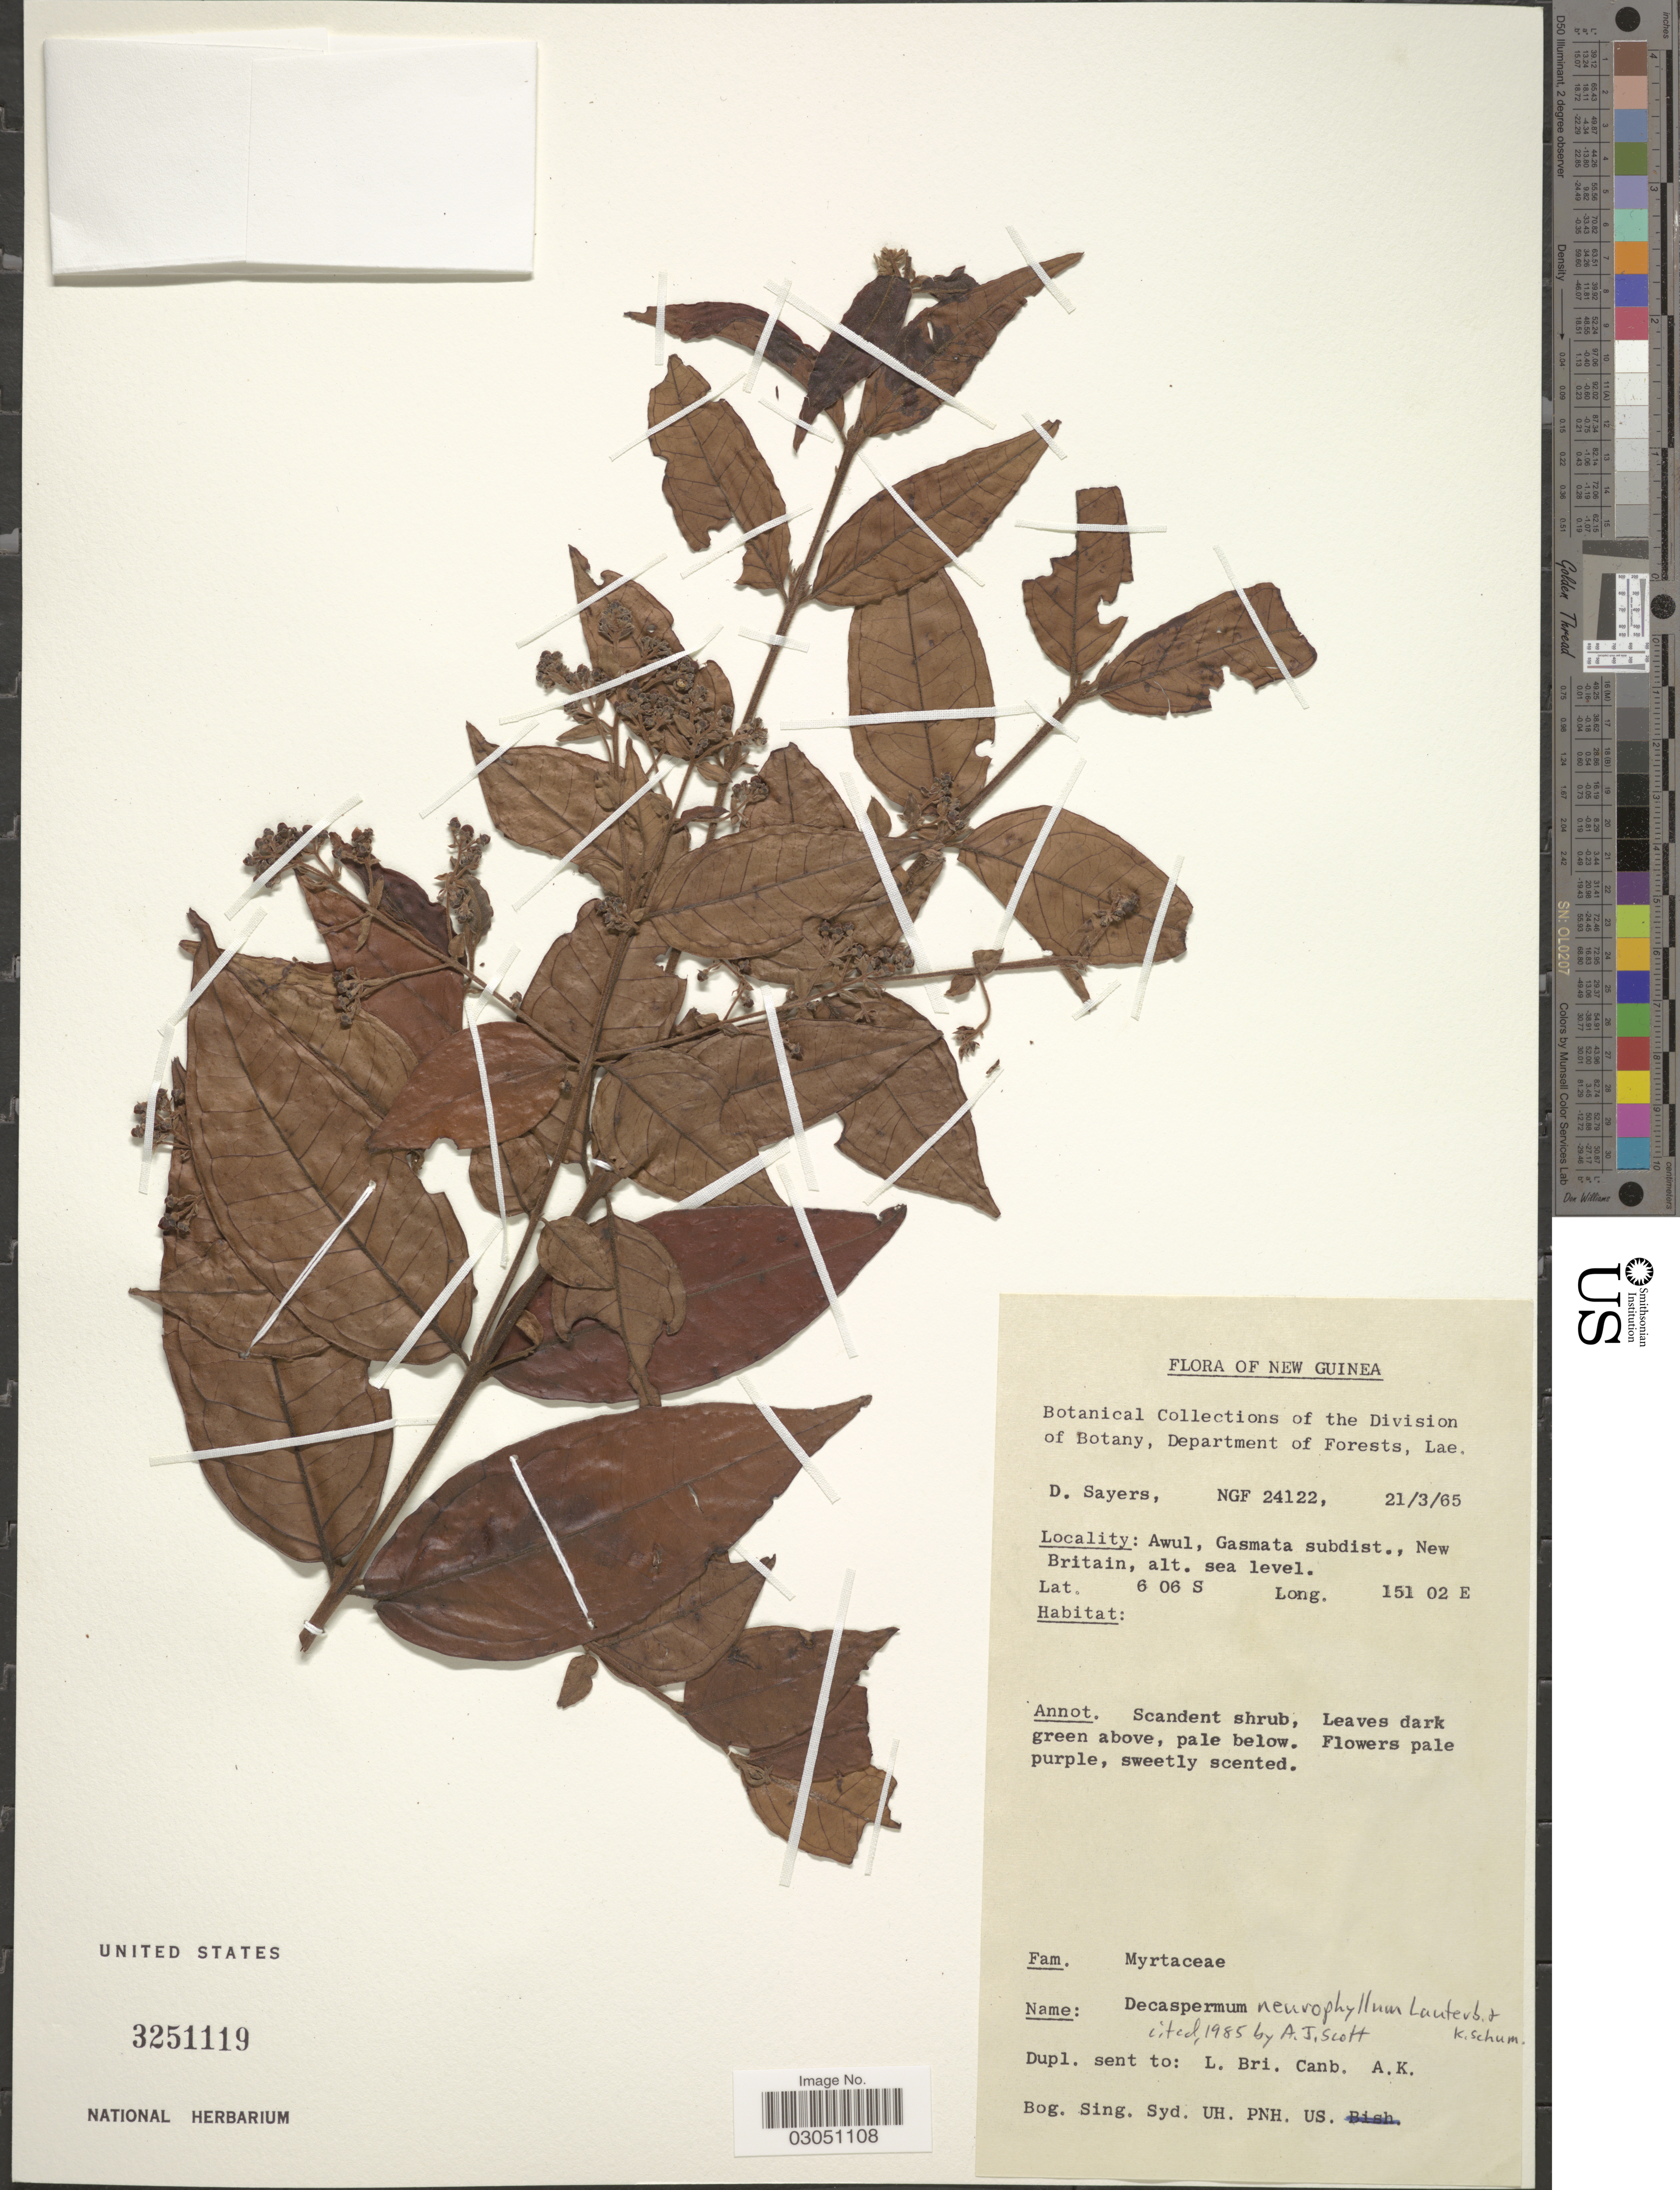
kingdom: Plantae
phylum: Tracheophyta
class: Magnoliopsida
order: Myrtales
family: Myrtaceae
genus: Decaspermum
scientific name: Decaspermum neurophyllum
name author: K. Schum. & Lauterb.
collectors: D. Sayers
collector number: NGF24122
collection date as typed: Transcribed d/m/y: 21/3/65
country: Papua New Guinea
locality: New Guinea. Awul, Gasmata subdist., New Britain.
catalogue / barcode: US 3251119